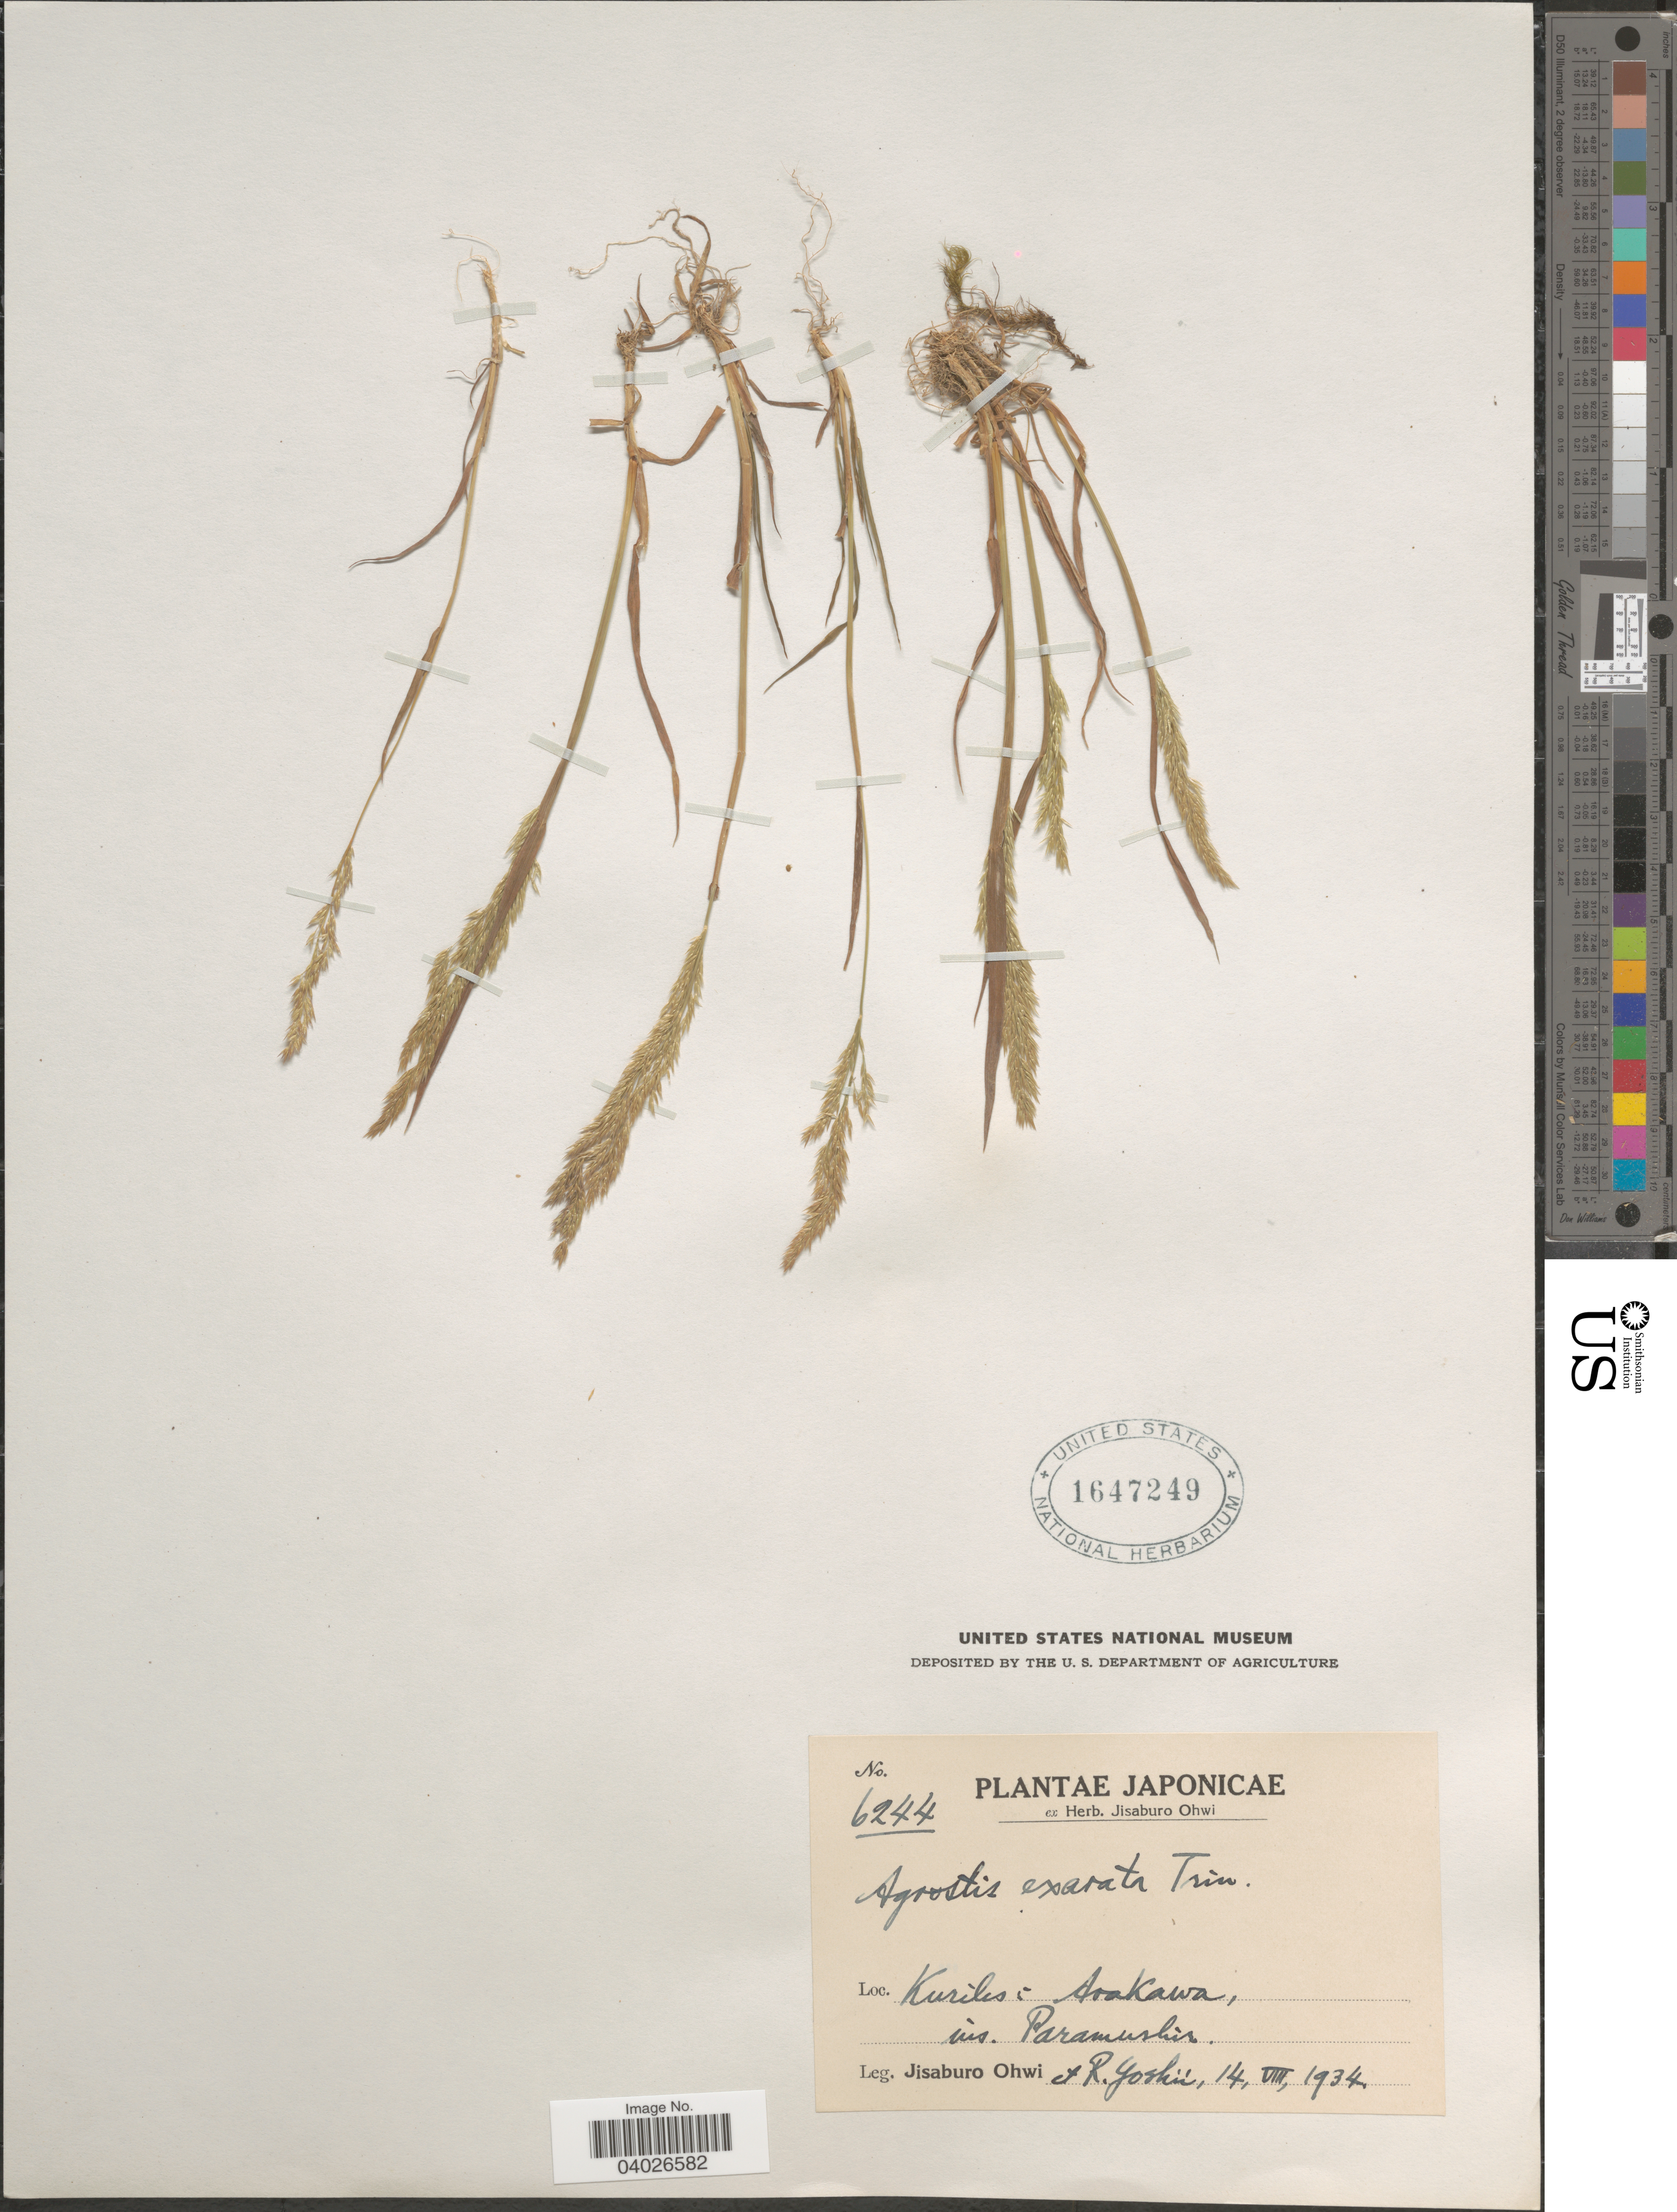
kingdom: Plantae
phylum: Tracheophyta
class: Liliopsida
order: Poales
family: Poaceae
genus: Agrostis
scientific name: Agrostis sp.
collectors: J. Ohwi & R. Yoshii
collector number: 6244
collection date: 1934-08-14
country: Japan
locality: Kurilis: Arakawa, ins. Paramushir.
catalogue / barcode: US 1647249